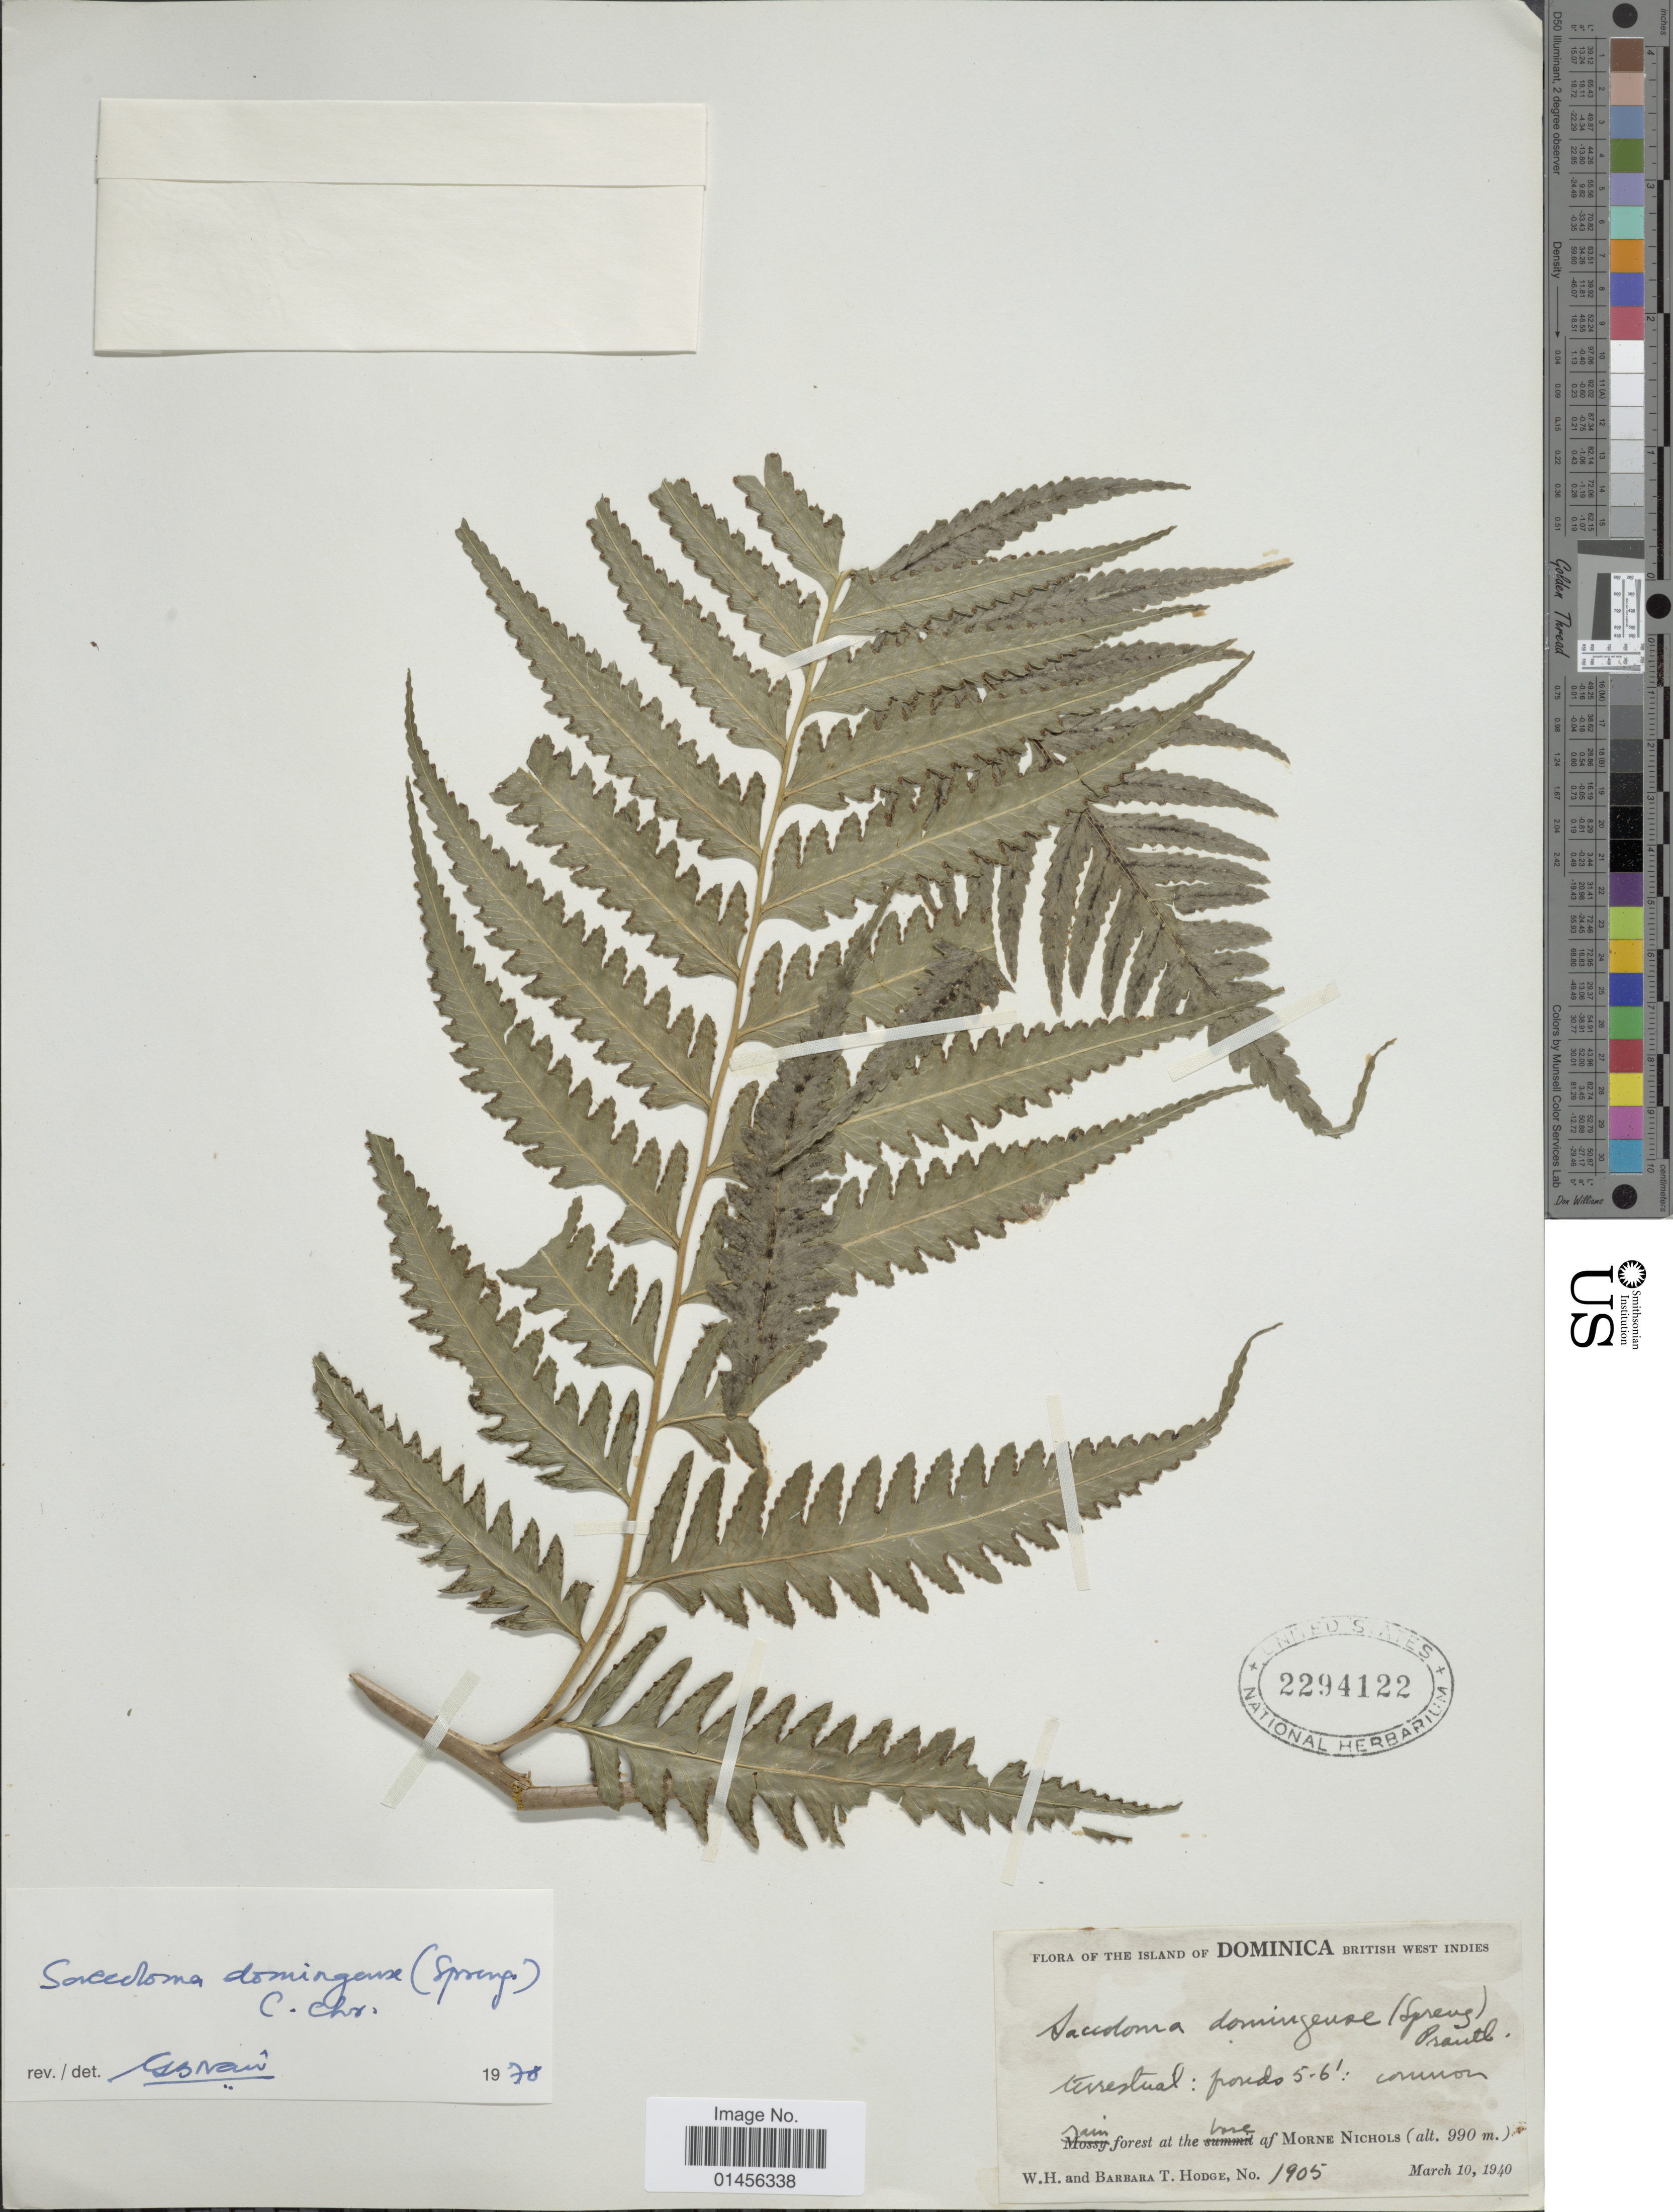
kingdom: Plantae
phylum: Tracheophyta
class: Polypodiopsida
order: Polypodiales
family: Saccolomataceae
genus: Saccoloma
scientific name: Saccoloma domingense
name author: (Spreng.) C. Chr.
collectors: W. Hodge & B. Hodge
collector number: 1905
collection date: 1940-03-10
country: Dominica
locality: The Island of Dominica British West Indies, rain forest at the base of Morne Nichols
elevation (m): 990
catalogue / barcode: US 2294122